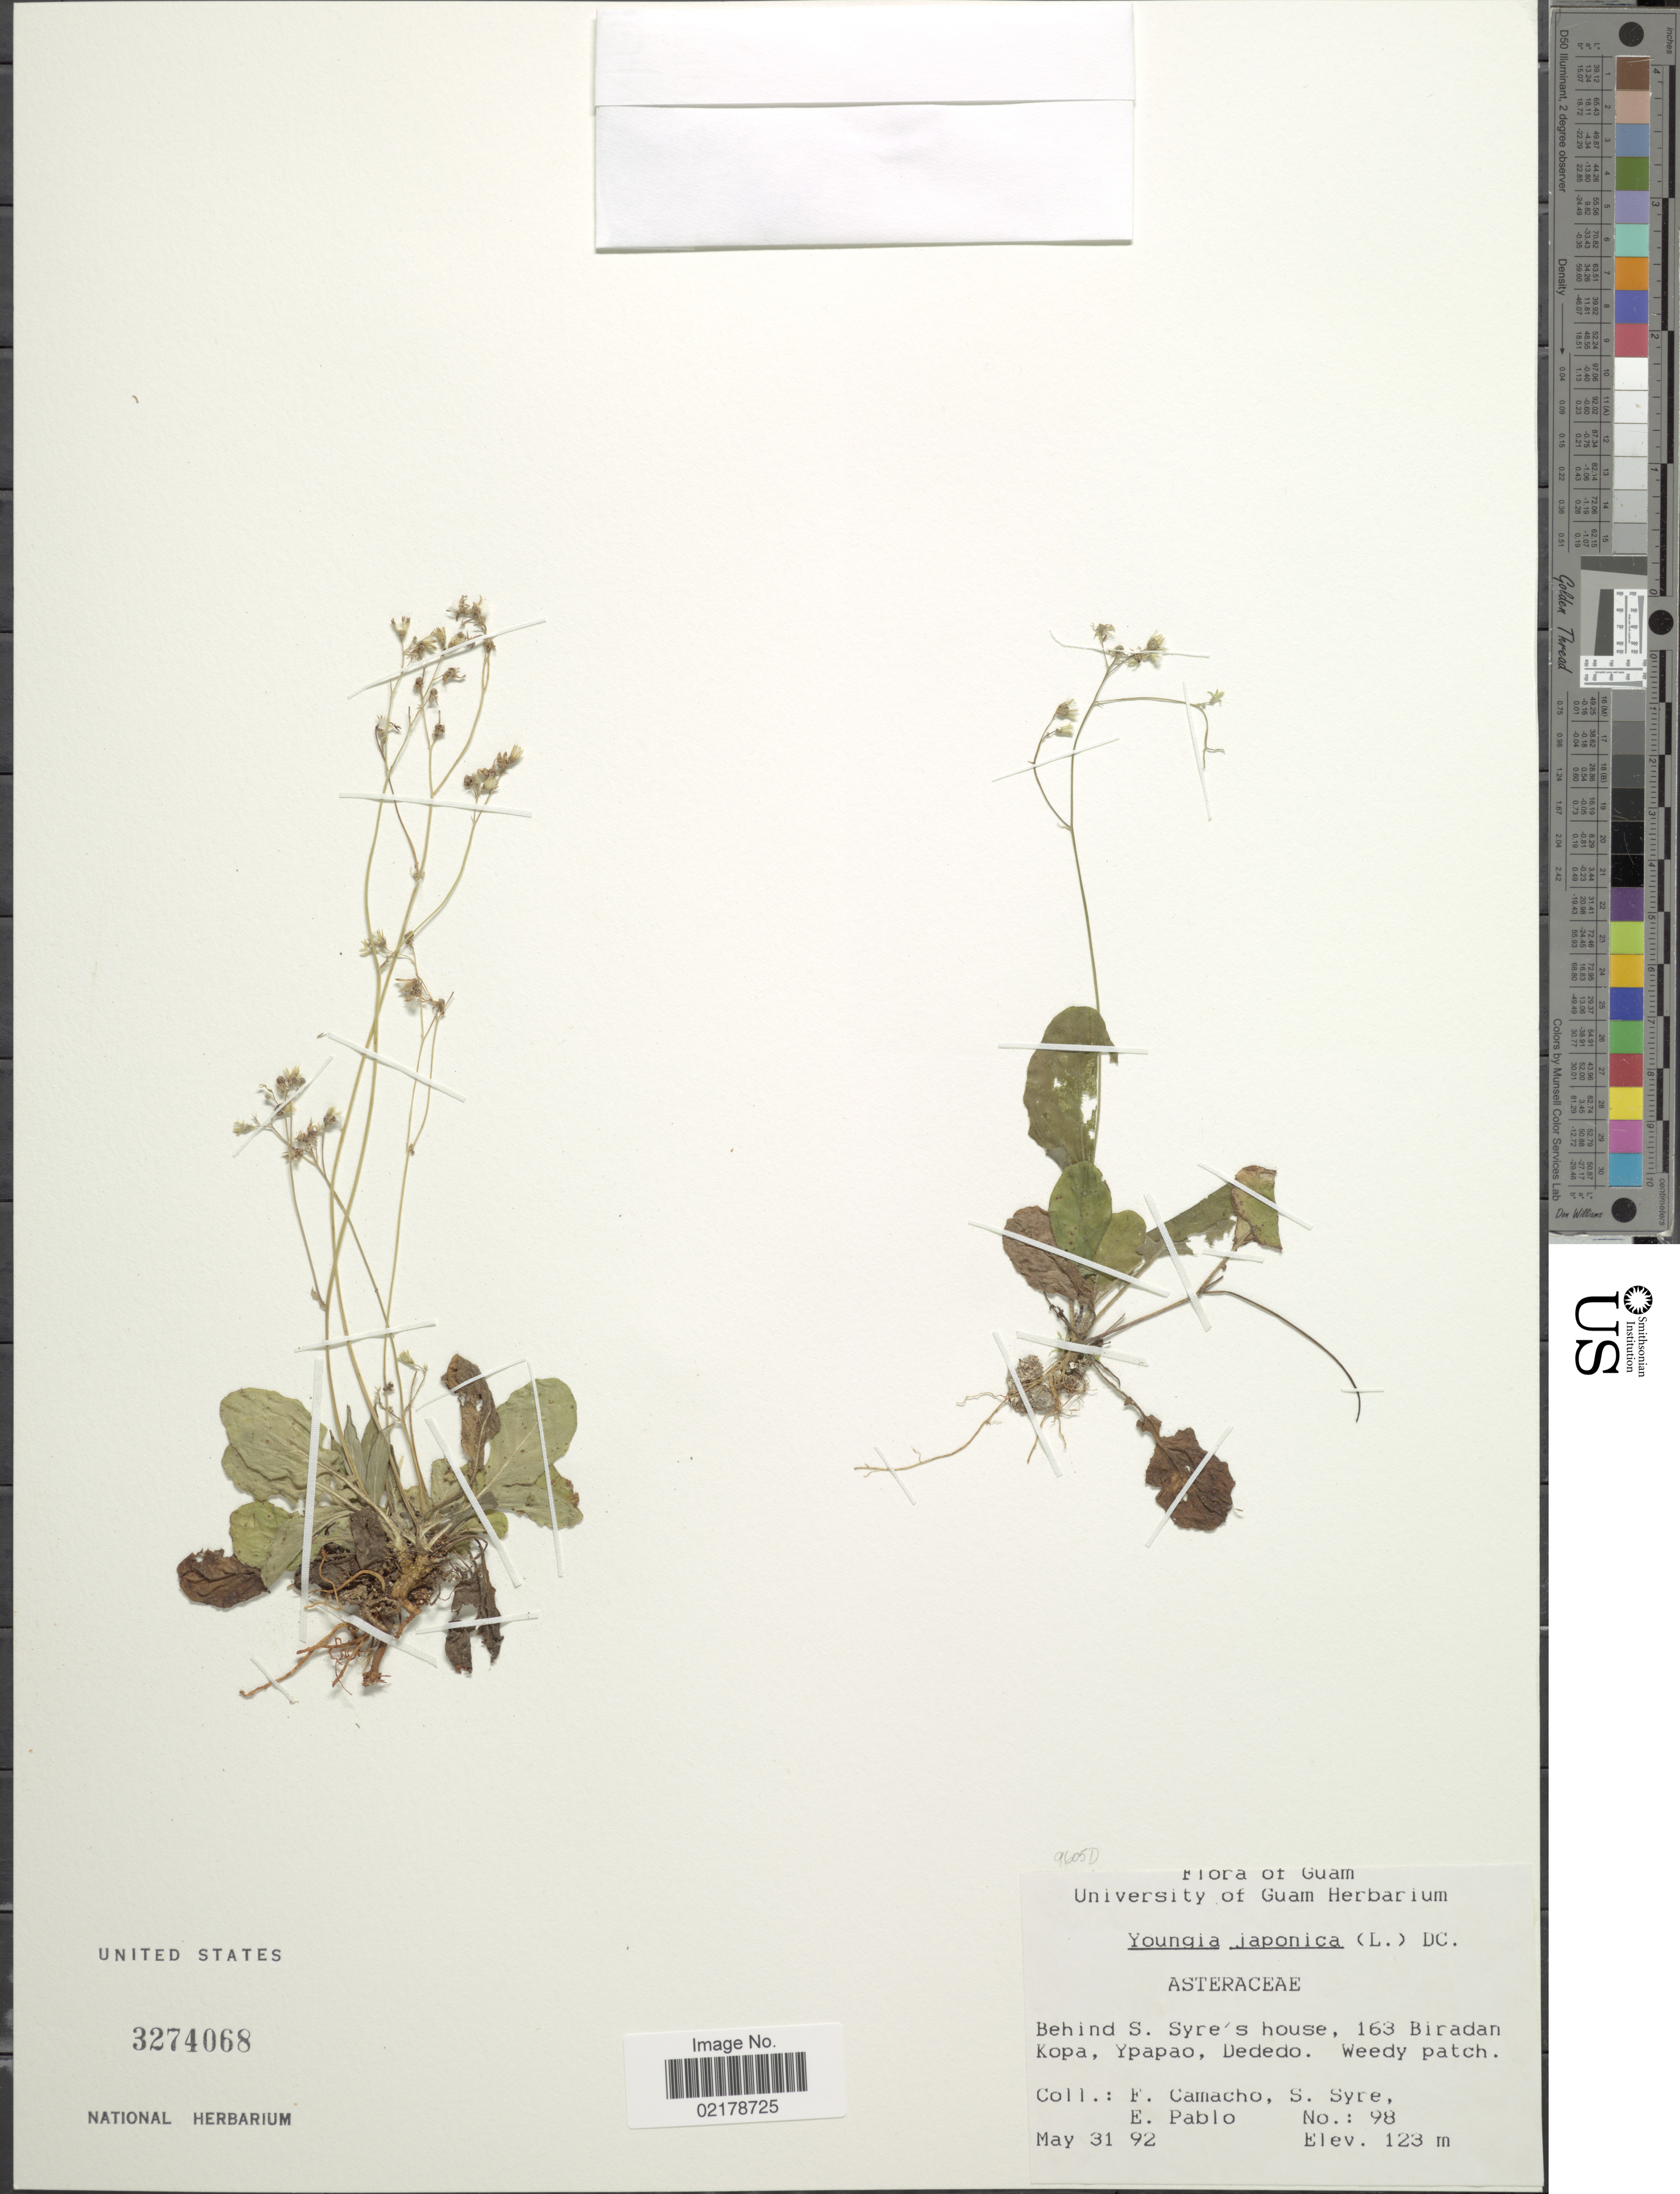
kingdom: Plantae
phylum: Tracheophyta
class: Magnoliopsida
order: Asterales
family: Asteraceae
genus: Youngia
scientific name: Youngia japonica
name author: (L.) DC.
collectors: F. Camacho, S. Syre & E. Pablo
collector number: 98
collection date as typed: Transcribed d/m/y: 31/5/92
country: Guam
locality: Behind S. Syre's house, 163 Biradan Kopa, Ypapao, Dededo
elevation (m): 123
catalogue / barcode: US 3274068